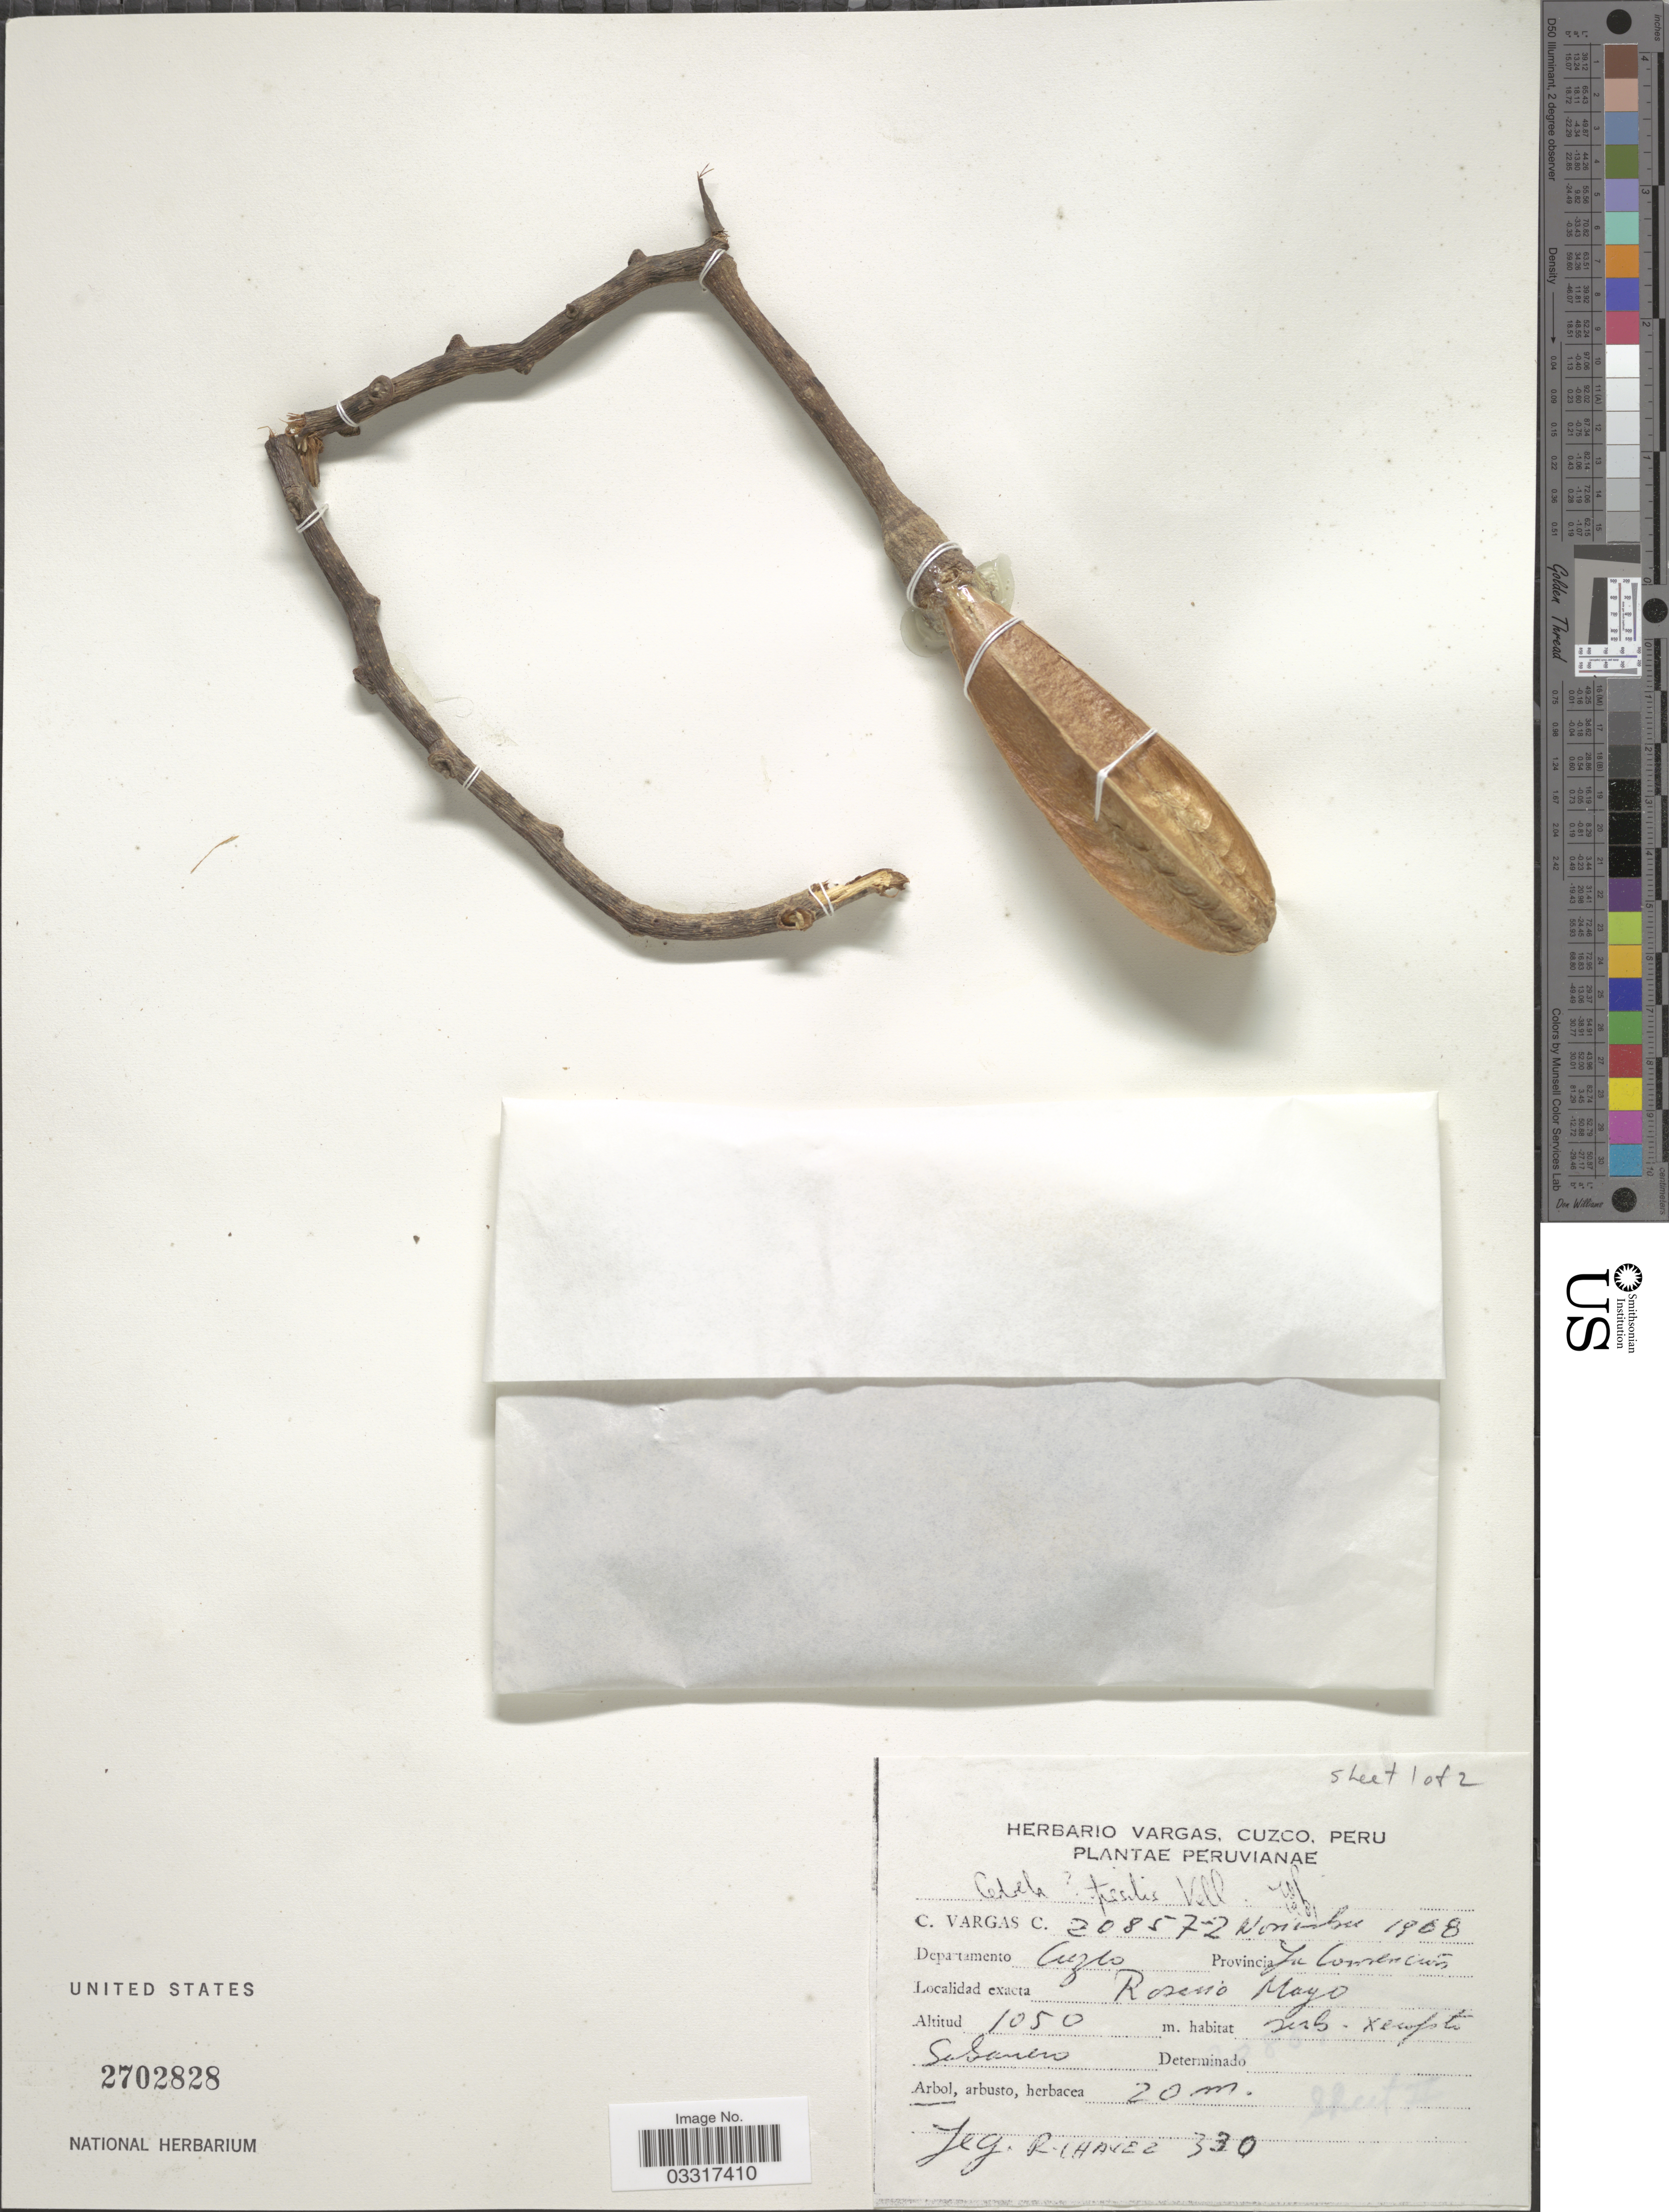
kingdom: Plantae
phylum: Tracheophyta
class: Magnoliopsida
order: Sapindales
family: Meliaceae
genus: Cedrela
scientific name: Cedrela fissilis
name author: Vell.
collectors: R. Chávez & C. Vargas Calderón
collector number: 330/20857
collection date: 1968-11-02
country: Peru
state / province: Cusco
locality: Departamento Cuzco. Provincia La Convención. Rosario Mayo.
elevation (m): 1050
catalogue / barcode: US 2702828